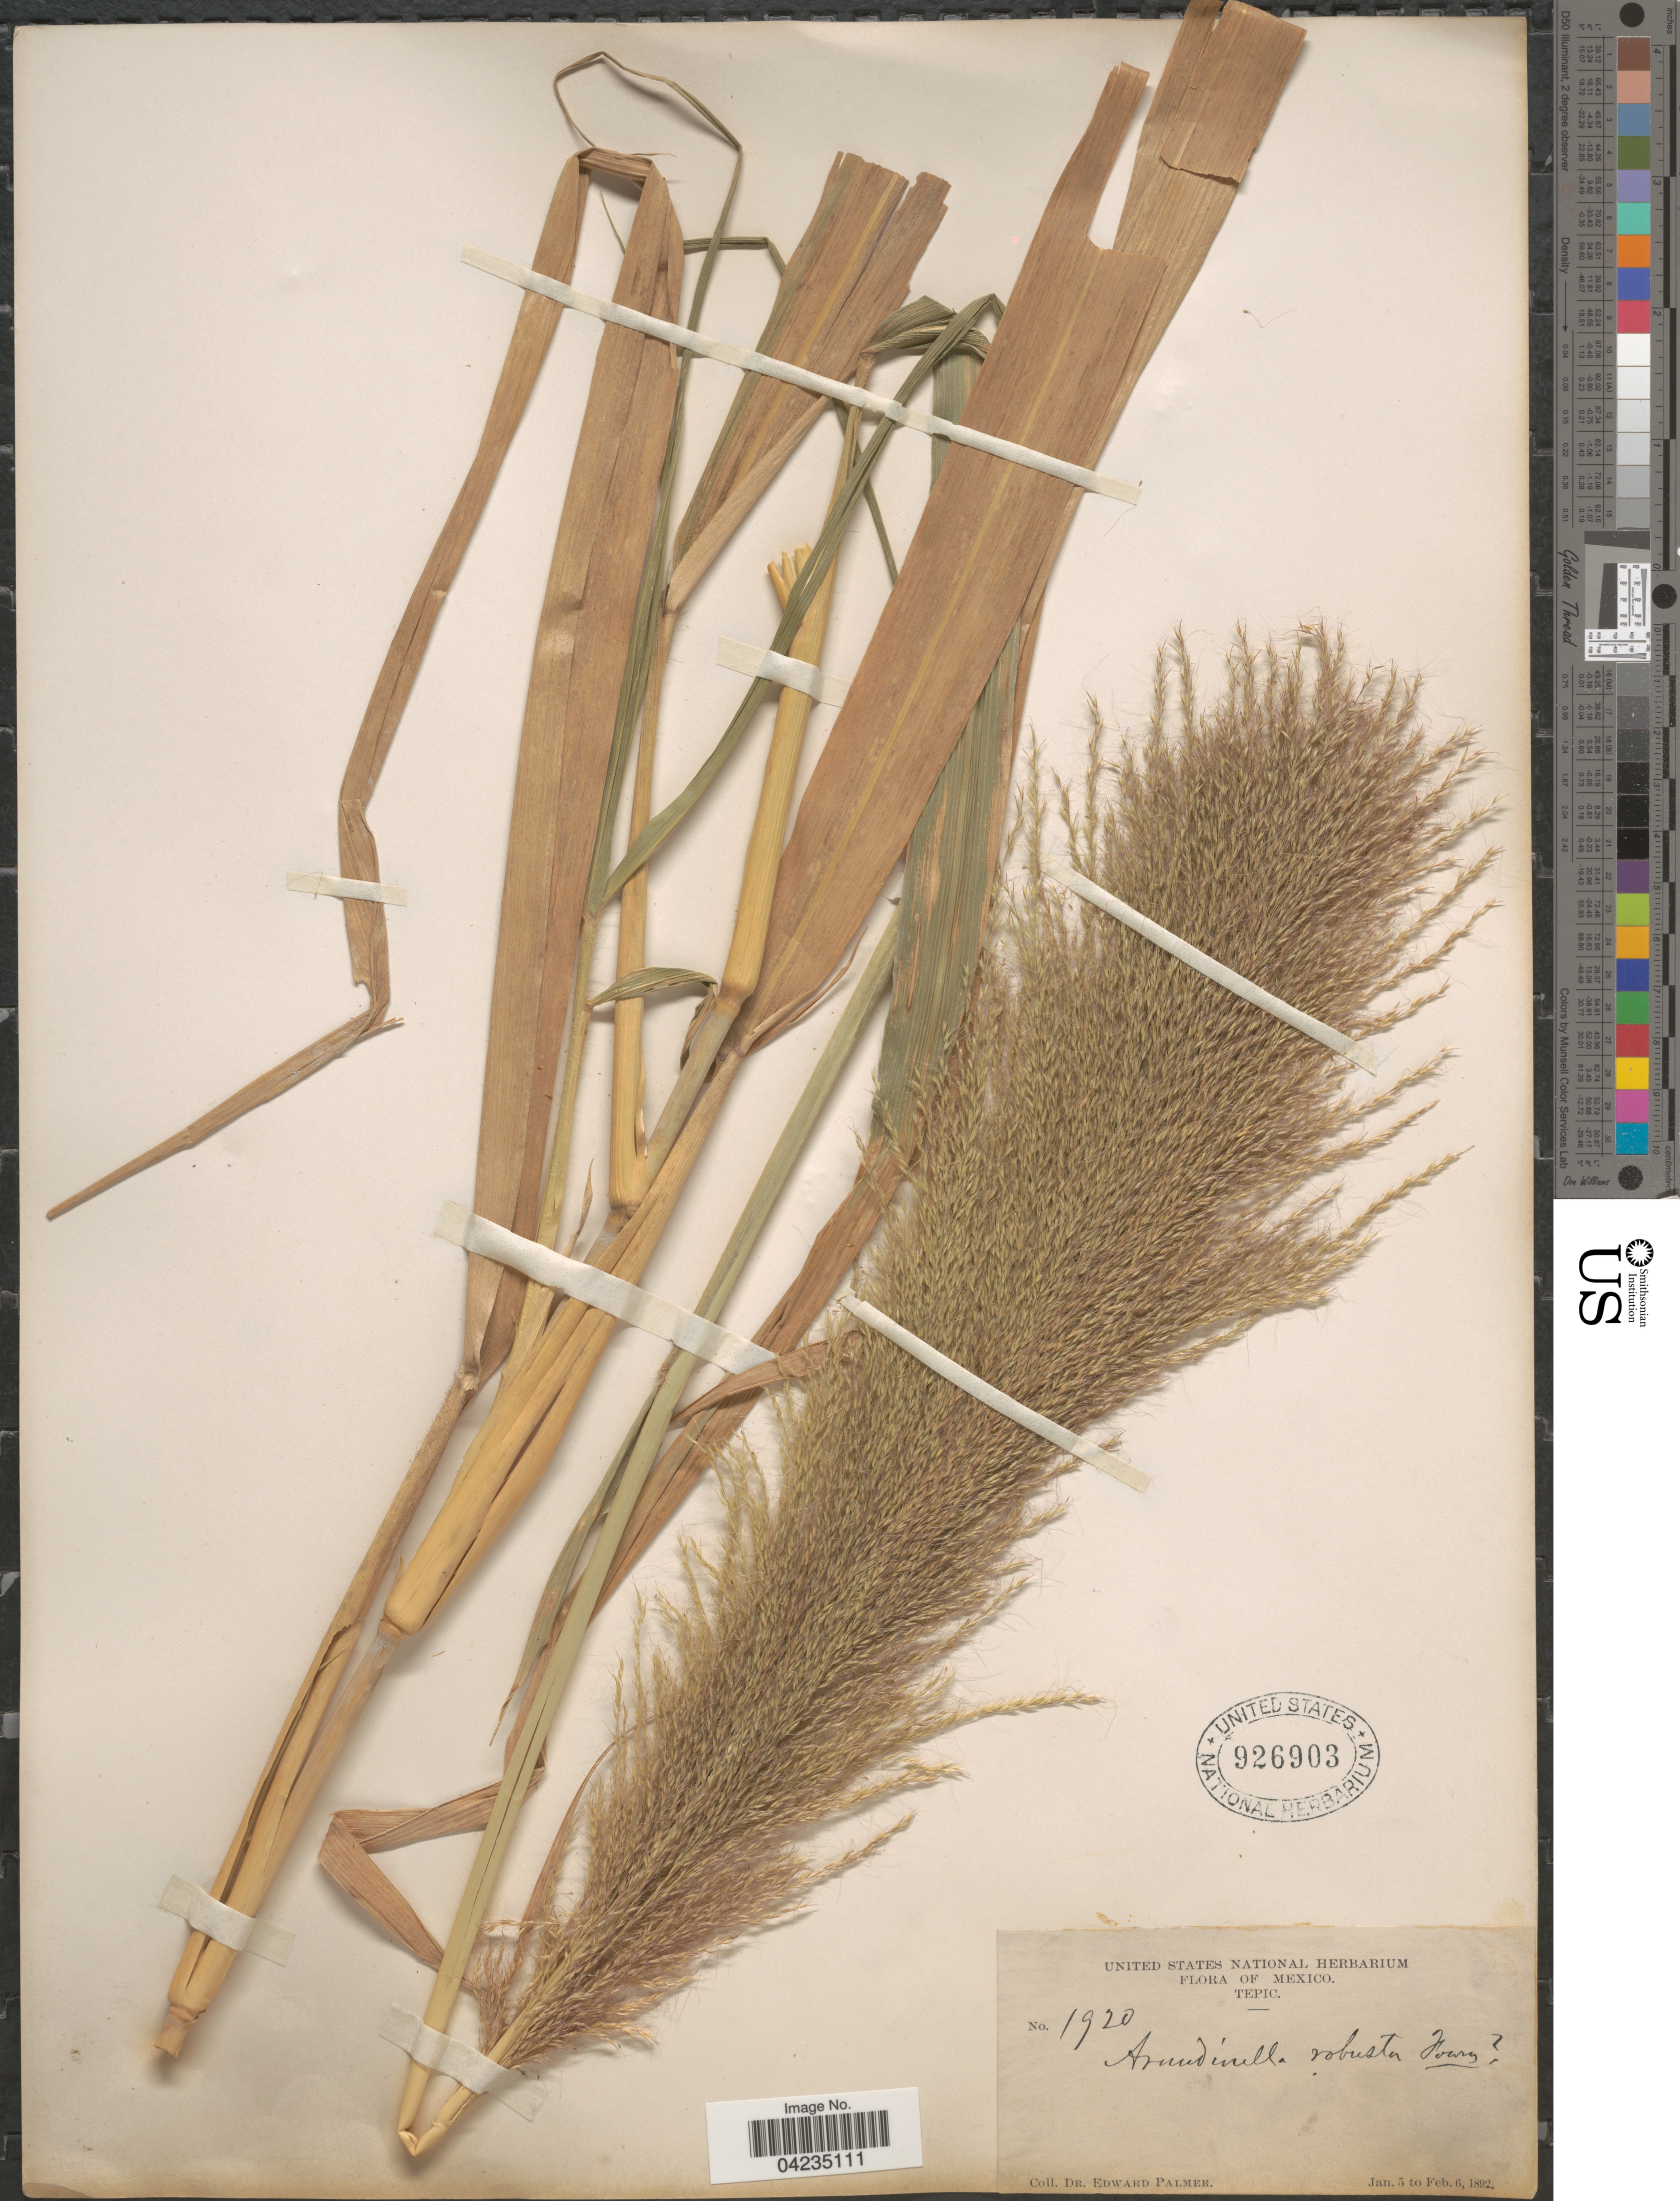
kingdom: Plantae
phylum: Tracheophyta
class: Liliopsida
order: Poales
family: Poaceae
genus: Arundinella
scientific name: Arundinella deppeana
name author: Nees ex Steud.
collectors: E. Palmer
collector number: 1920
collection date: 1892-01-05/1892-02-06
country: Mexico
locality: Tepic.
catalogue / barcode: US 926903